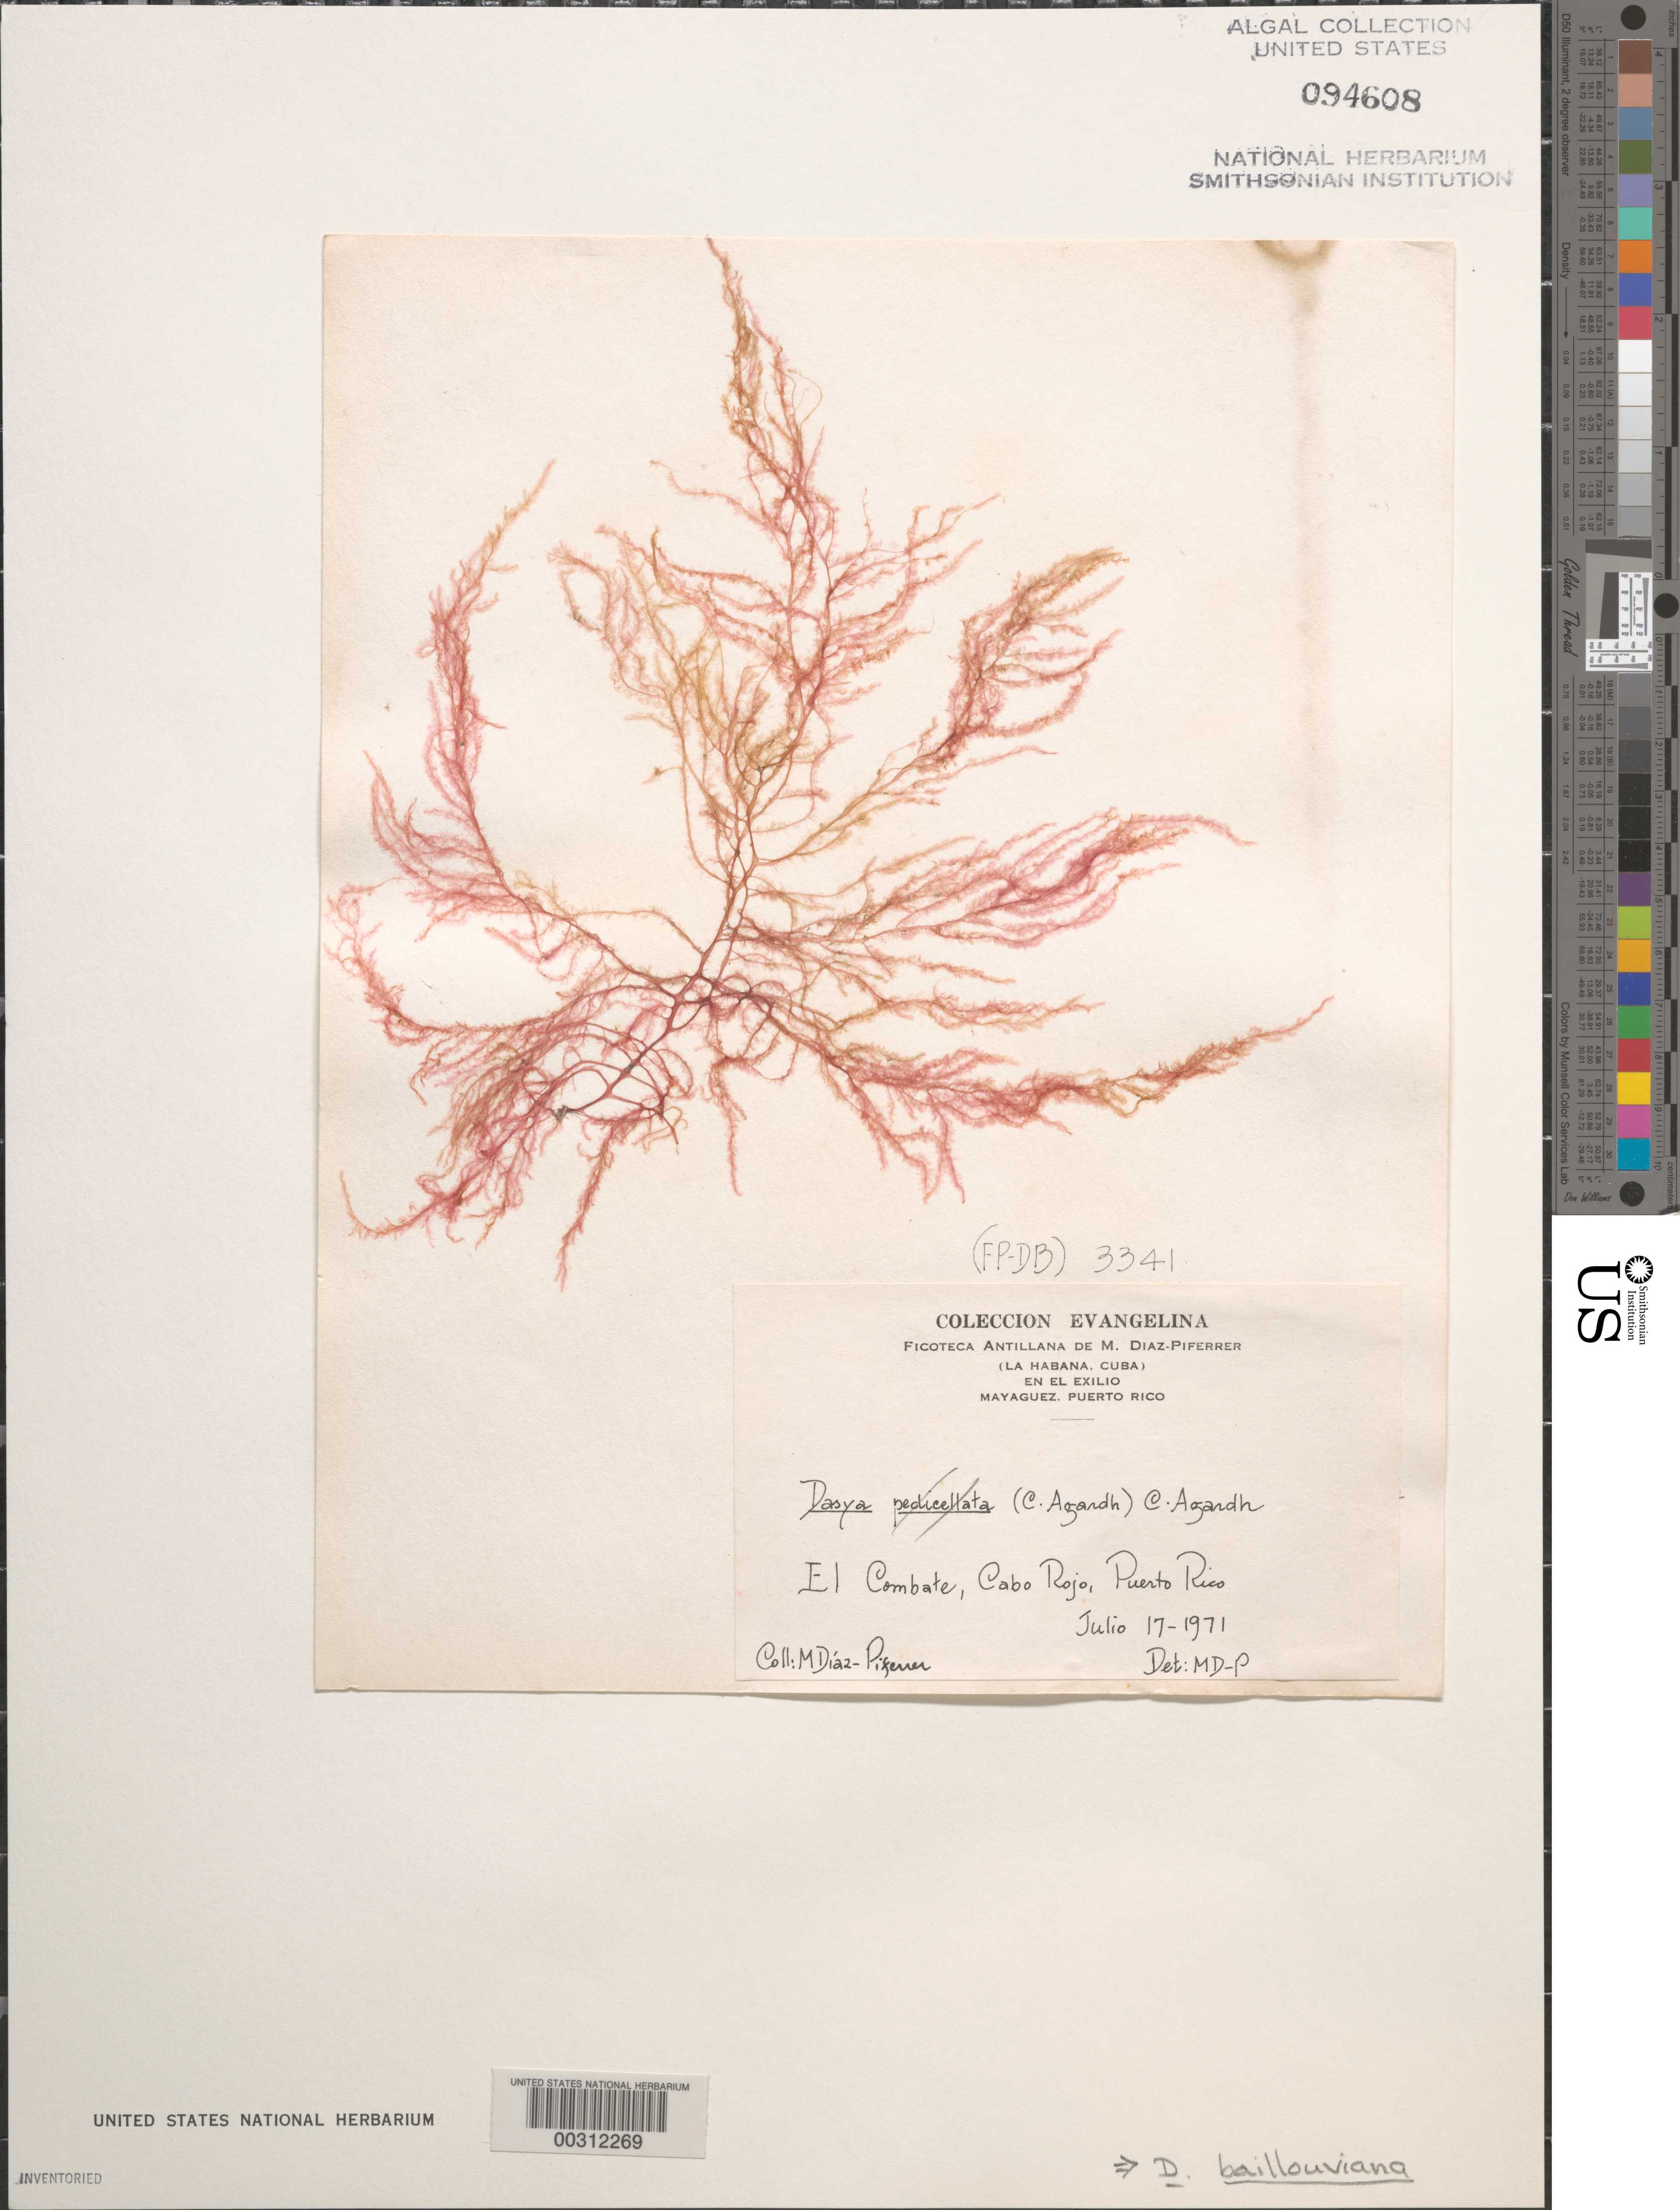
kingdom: Plantae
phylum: Rhodophyta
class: Florideophyceae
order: Ceramiales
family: Dasyaceae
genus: Dasya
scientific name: Dasya pedicellata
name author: (C. Agardh) C. Agardh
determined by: Algae name updating Project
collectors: M. Diaz-Piferrer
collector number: (fp-db) 3341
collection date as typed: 17 Jul 1971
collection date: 1971-07-17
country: Puerto Rico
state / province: Cabo Rojo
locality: El combate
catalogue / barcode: US 94608